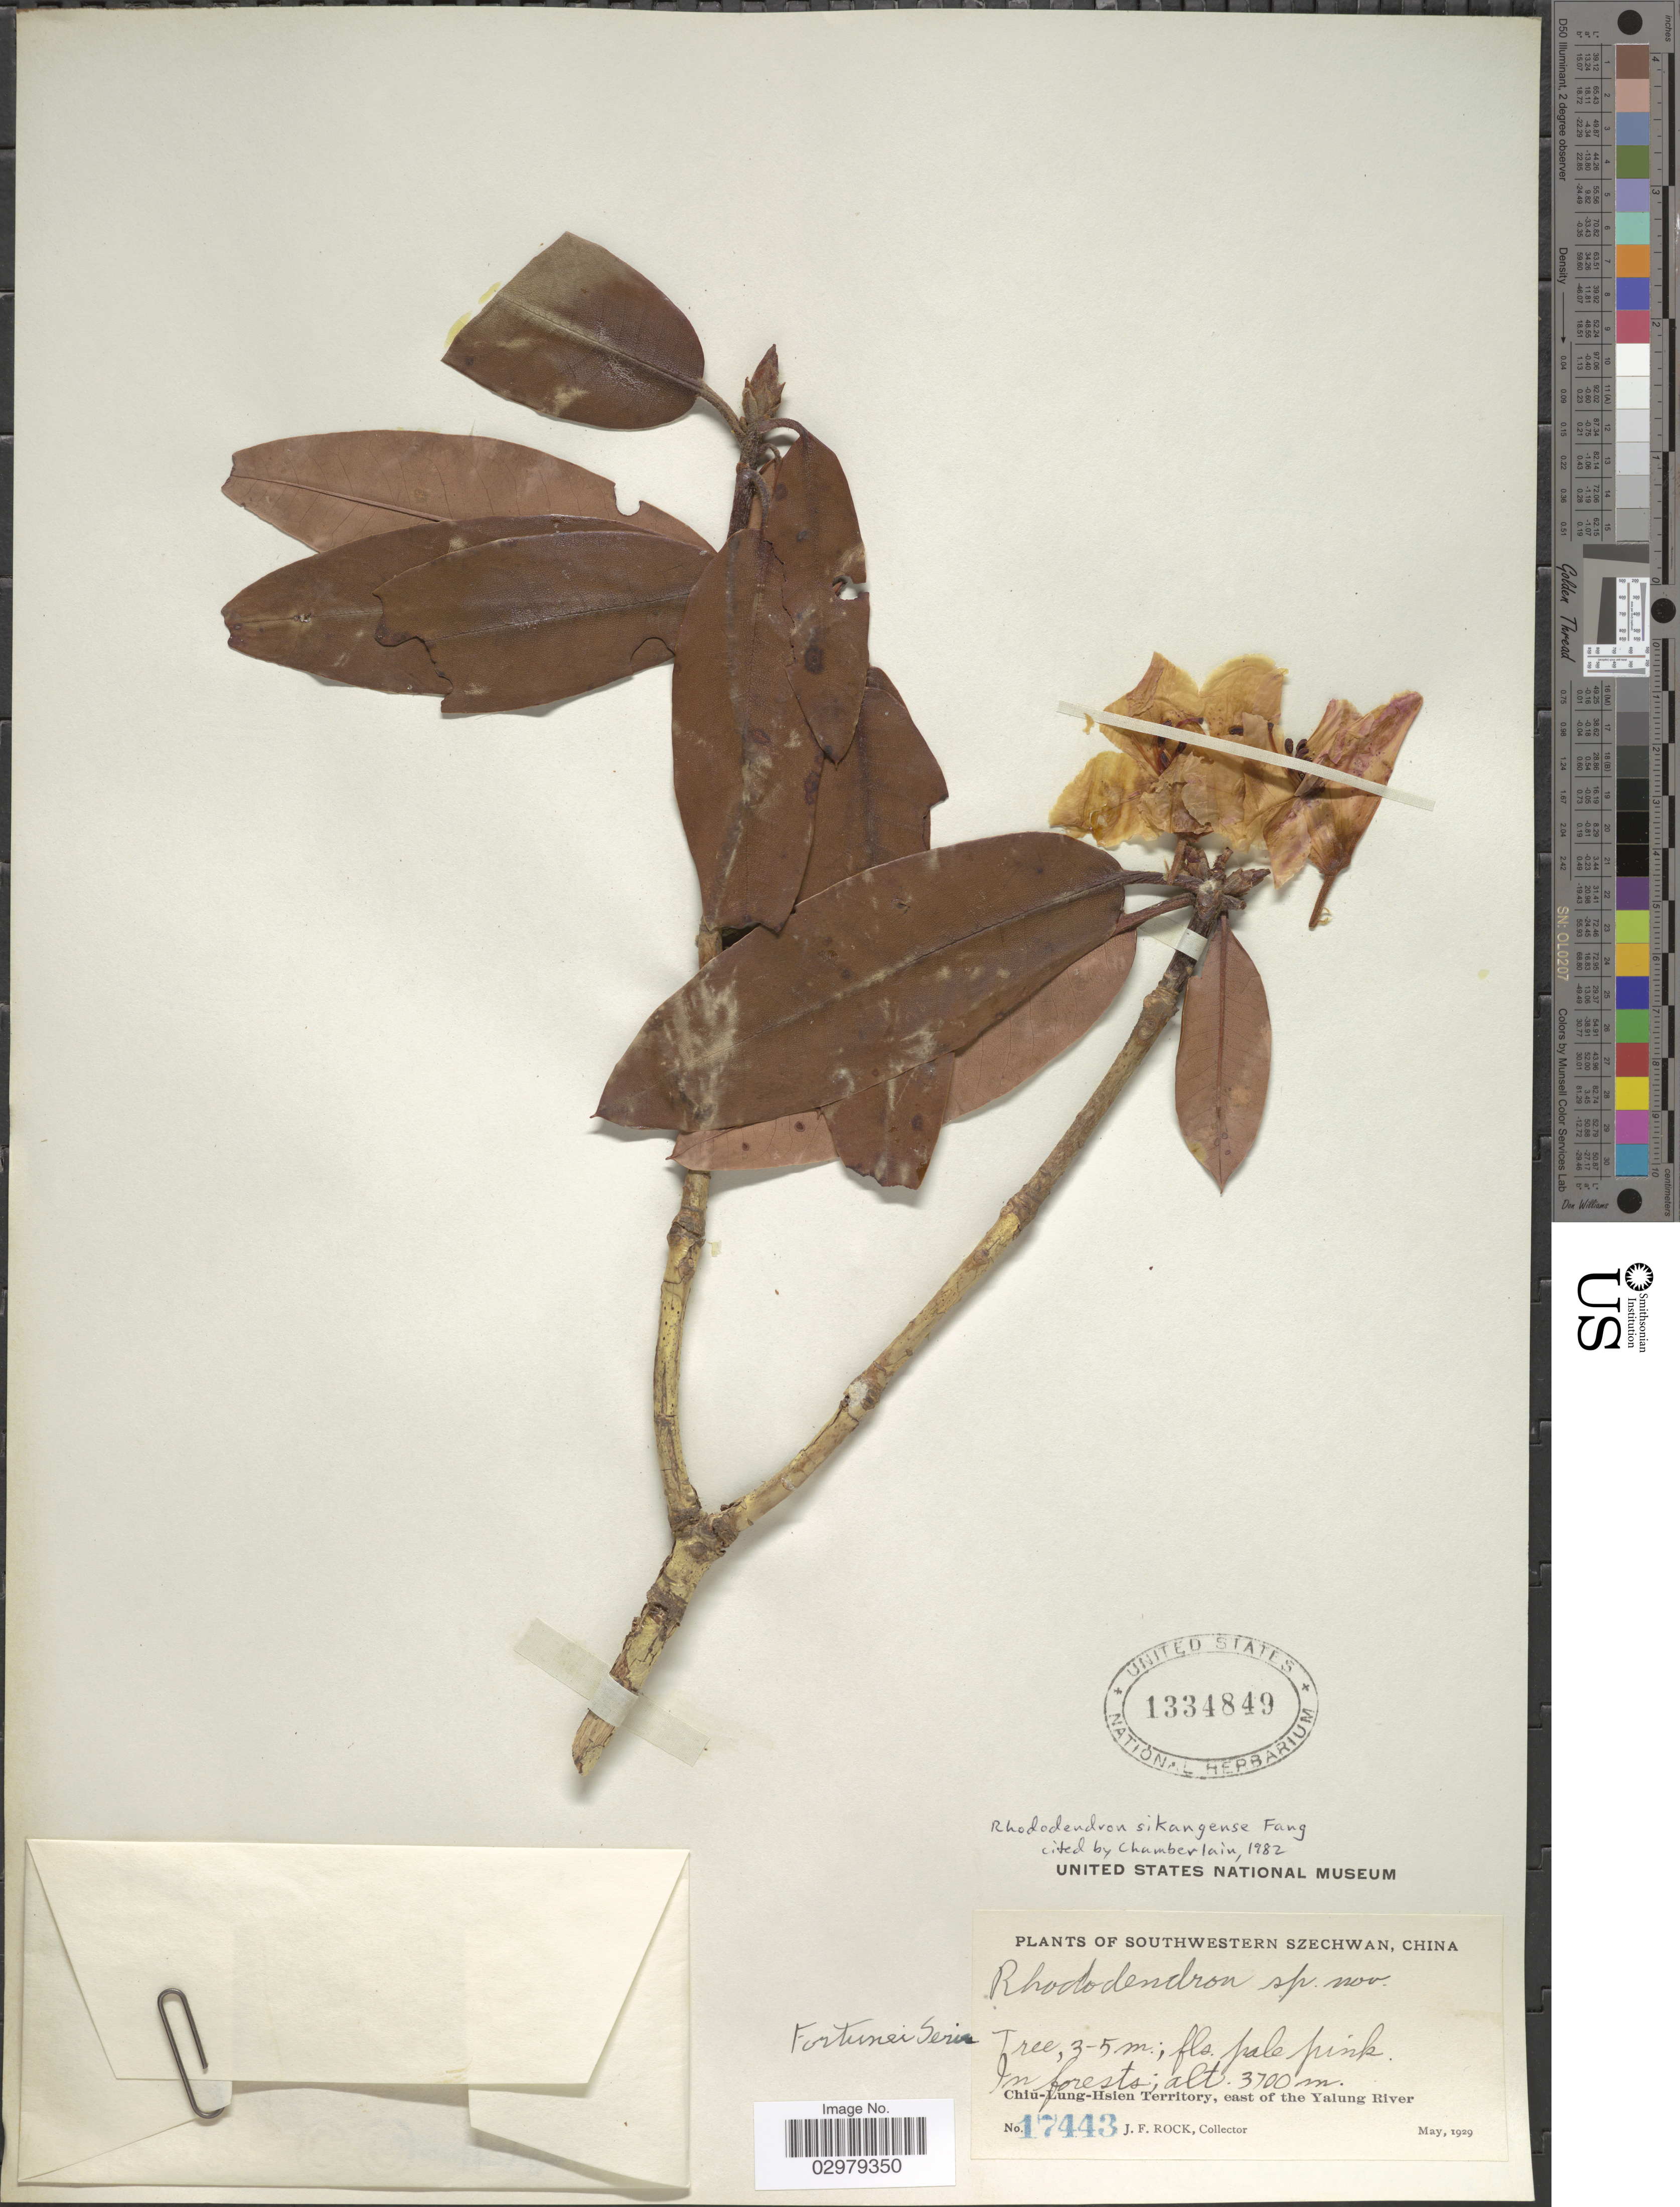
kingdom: Plantae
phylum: Tracheophyta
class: Magnoliopsida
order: Ericales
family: Ericaceae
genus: Rhododendron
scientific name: Rhododendron sp.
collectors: J. Rock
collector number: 17443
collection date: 1929-05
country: China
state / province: Sichuan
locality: Southwestern Szechwan. Chiu-Lung-Hsien Territory, east of the Yalung River.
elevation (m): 3700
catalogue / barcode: US 1334849